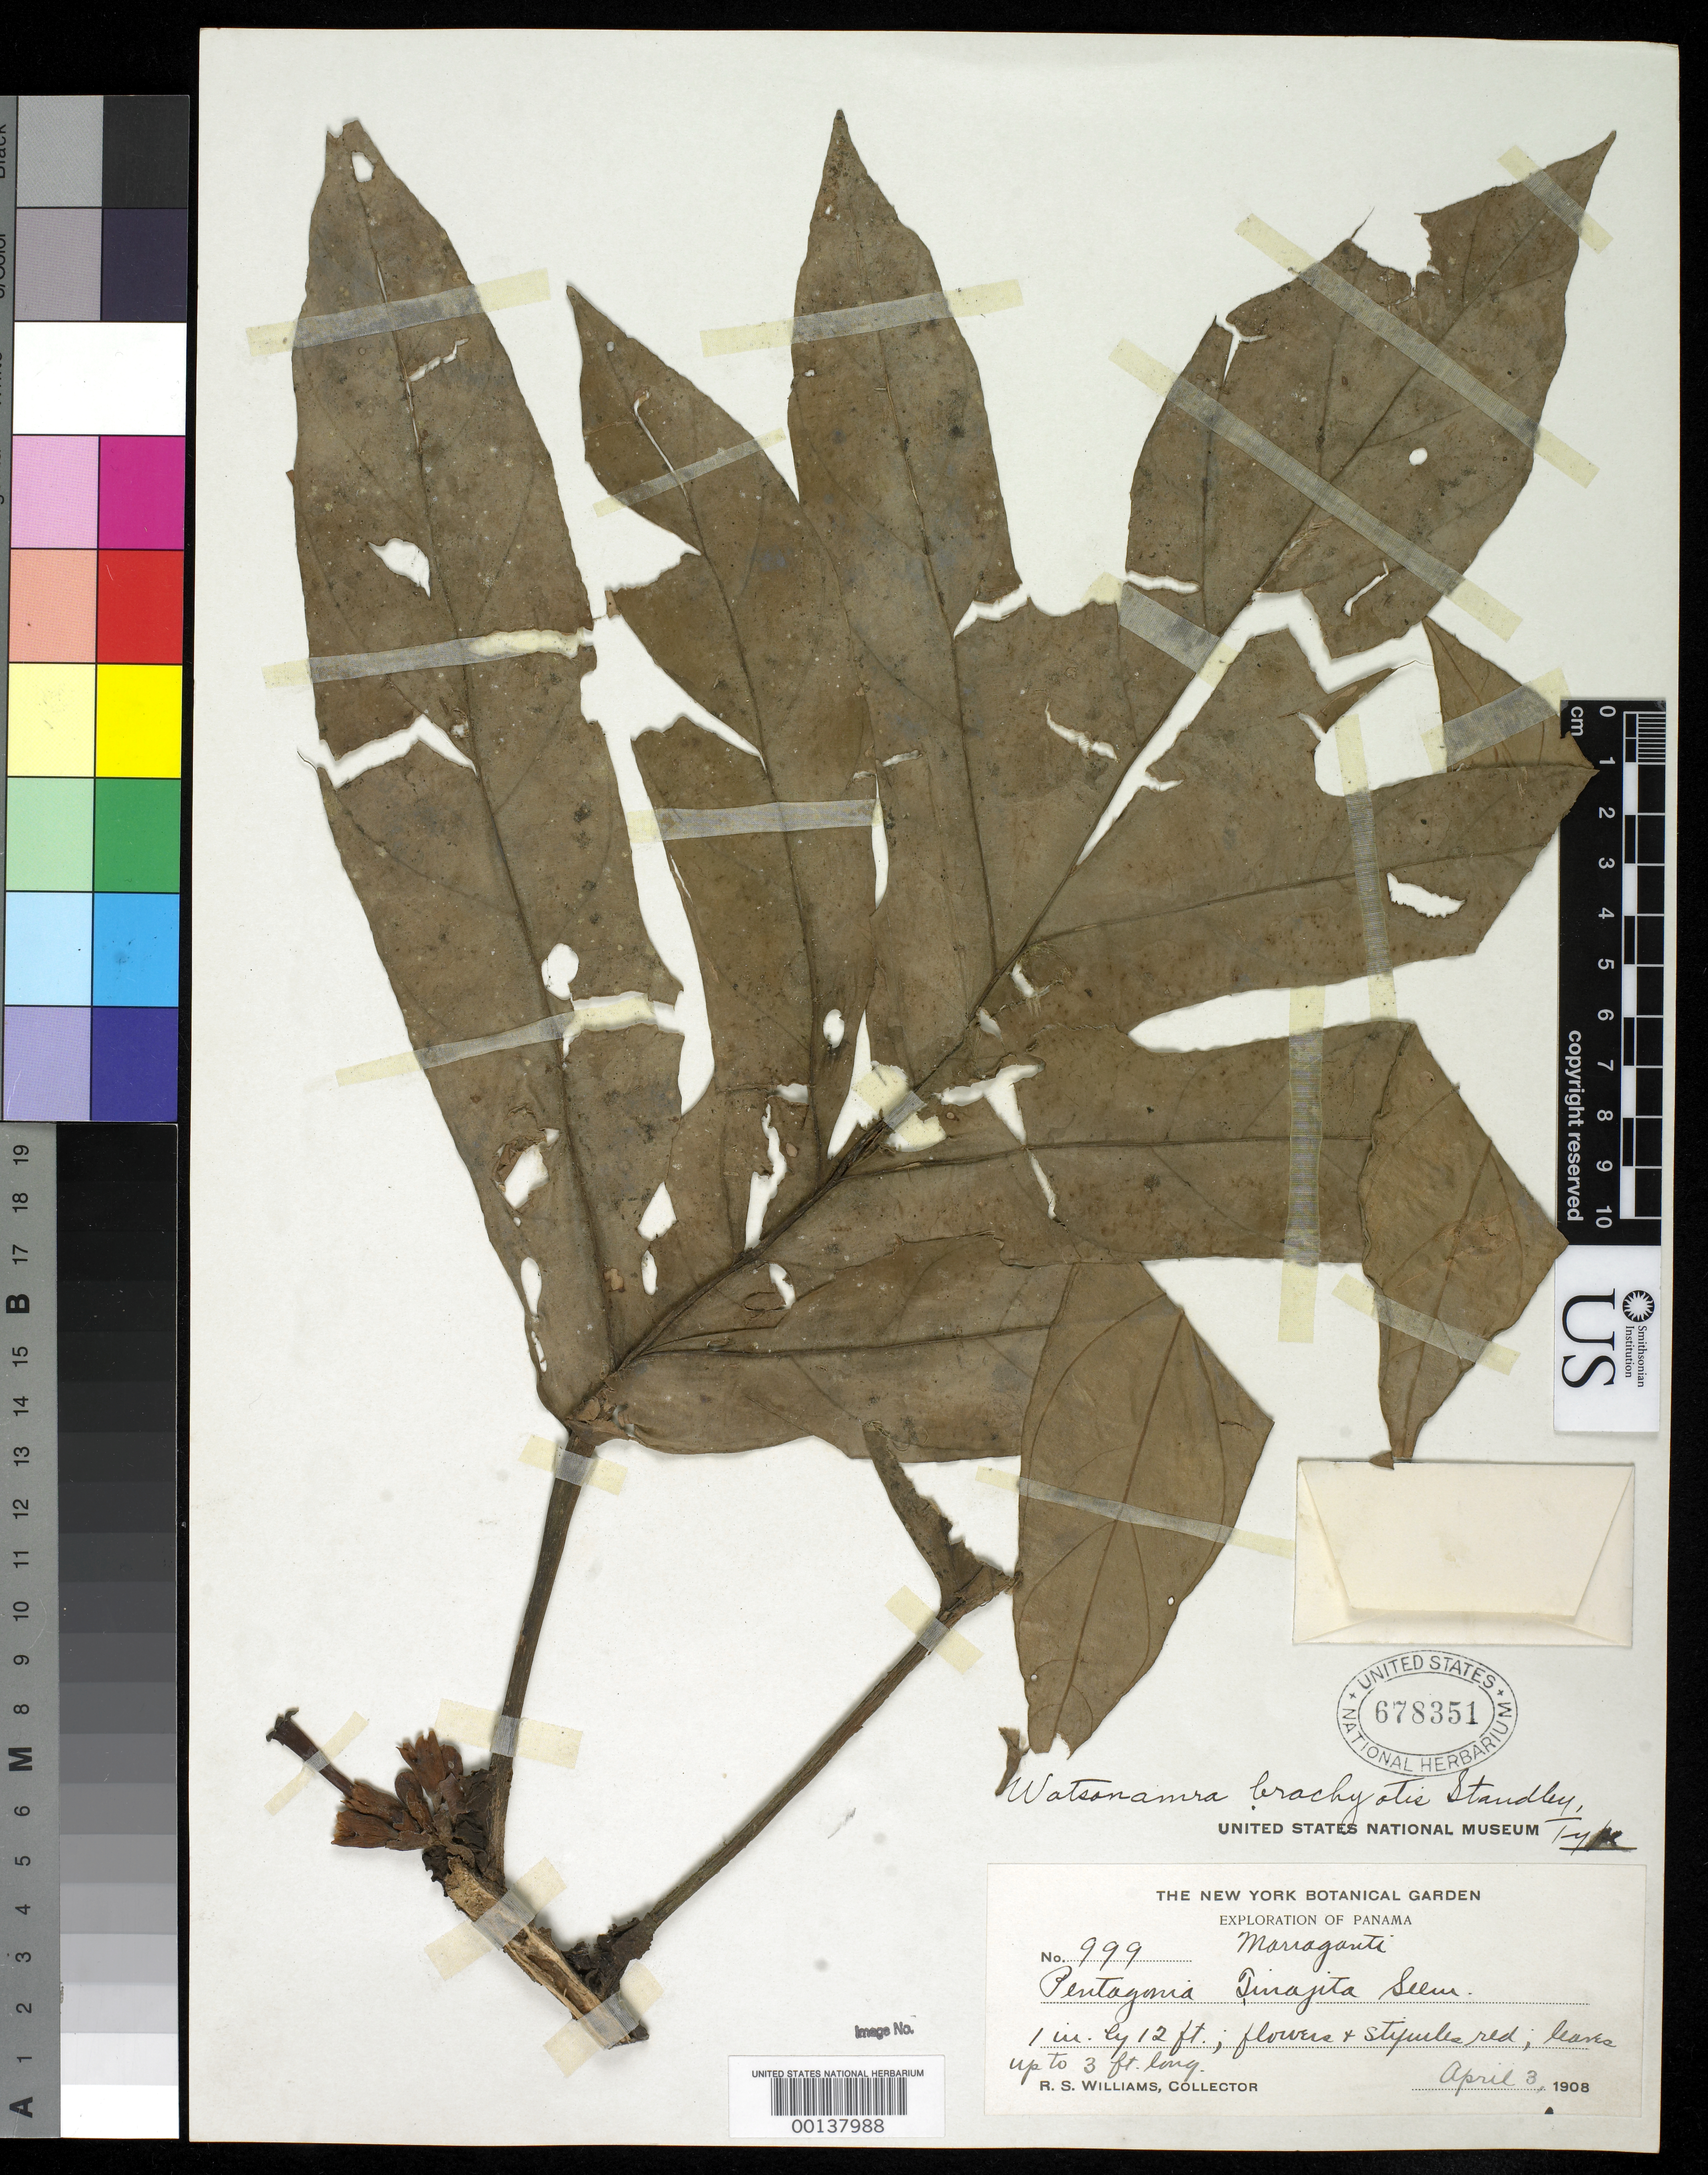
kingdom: Plantae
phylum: Tracheophyta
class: Magnoliopsida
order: Gentianales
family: Rubiaceae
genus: Watsonamra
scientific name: Watsonamra brachyotis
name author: Standl.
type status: Holotype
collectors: R. S. Williams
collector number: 999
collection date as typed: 03 Apr 1908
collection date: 1908-04-03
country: Panama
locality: Near Marraganti.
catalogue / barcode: US 678351